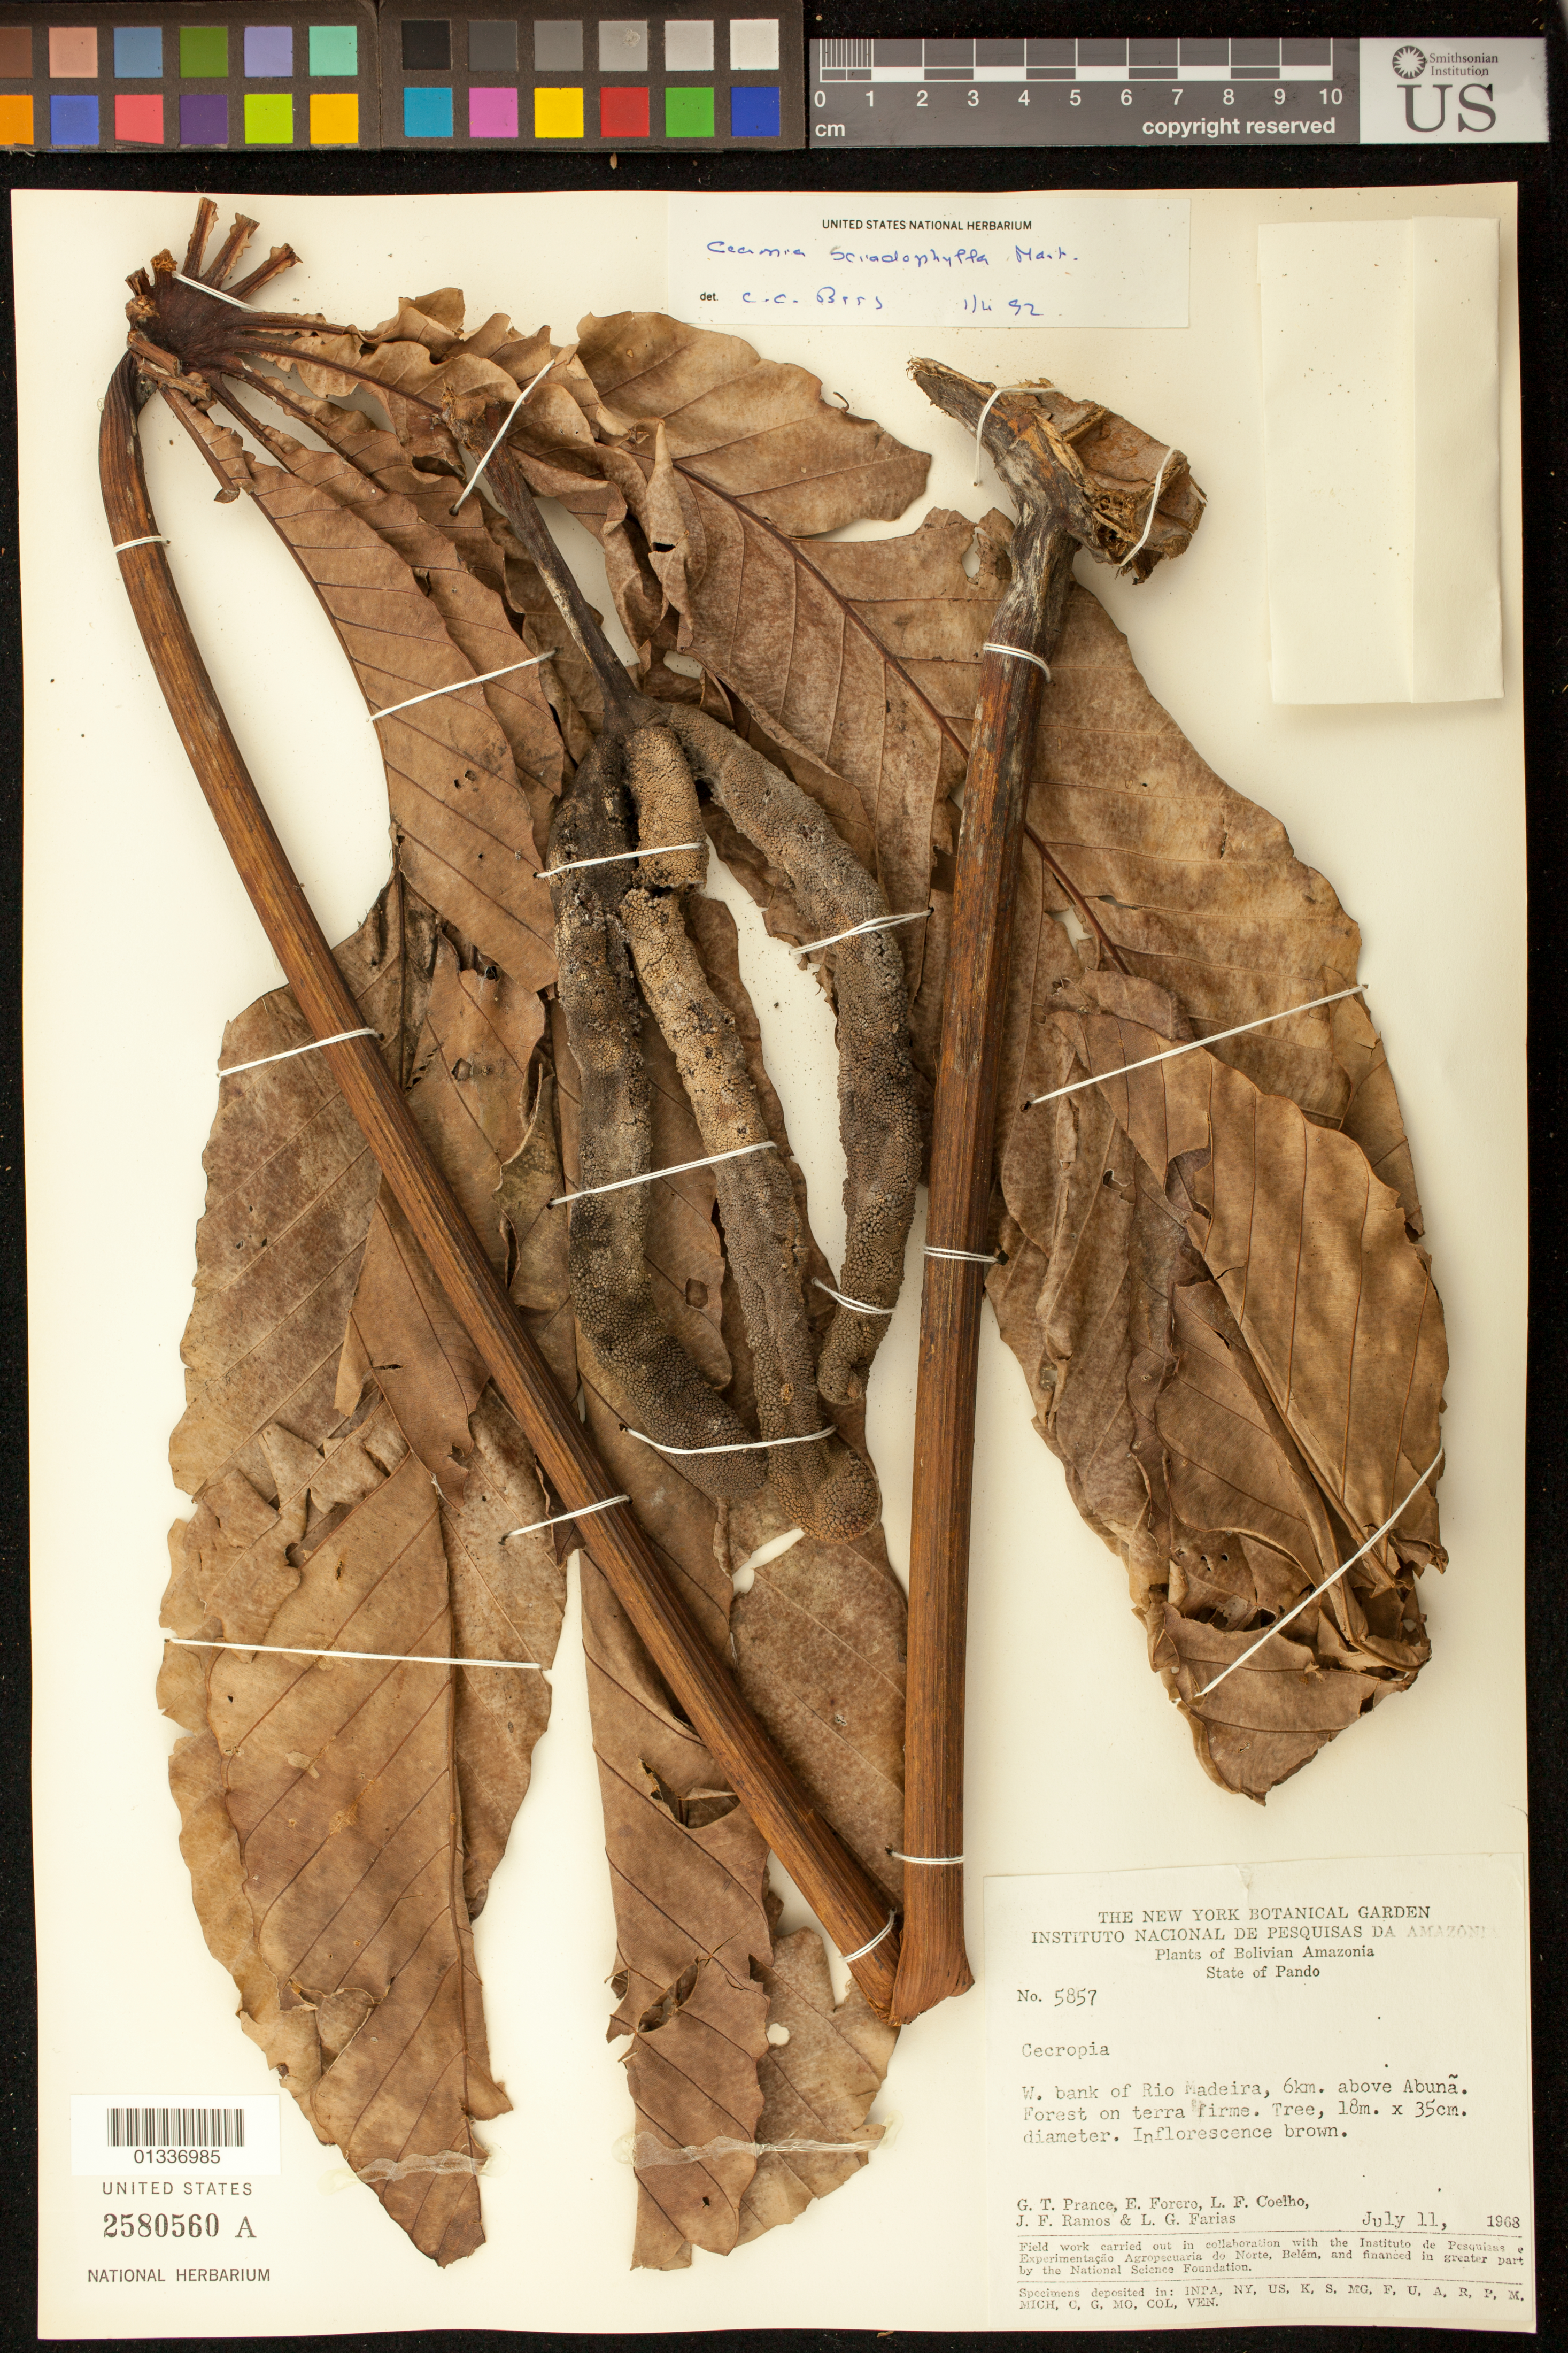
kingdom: Plantae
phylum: Tracheophyta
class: Magnoliopsida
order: Rosales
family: Urticaceae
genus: Cecropia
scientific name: Cecropia sciadophylla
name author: Mart.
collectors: G. T. Prance, E. Forero, L. F. Coelho, J. F. Ramos & L. G. Farias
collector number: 5857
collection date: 1968-07-11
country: Bolivia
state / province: Pando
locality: W bank of rio Madeira, 6 km above Abunã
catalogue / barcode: US 2580560A